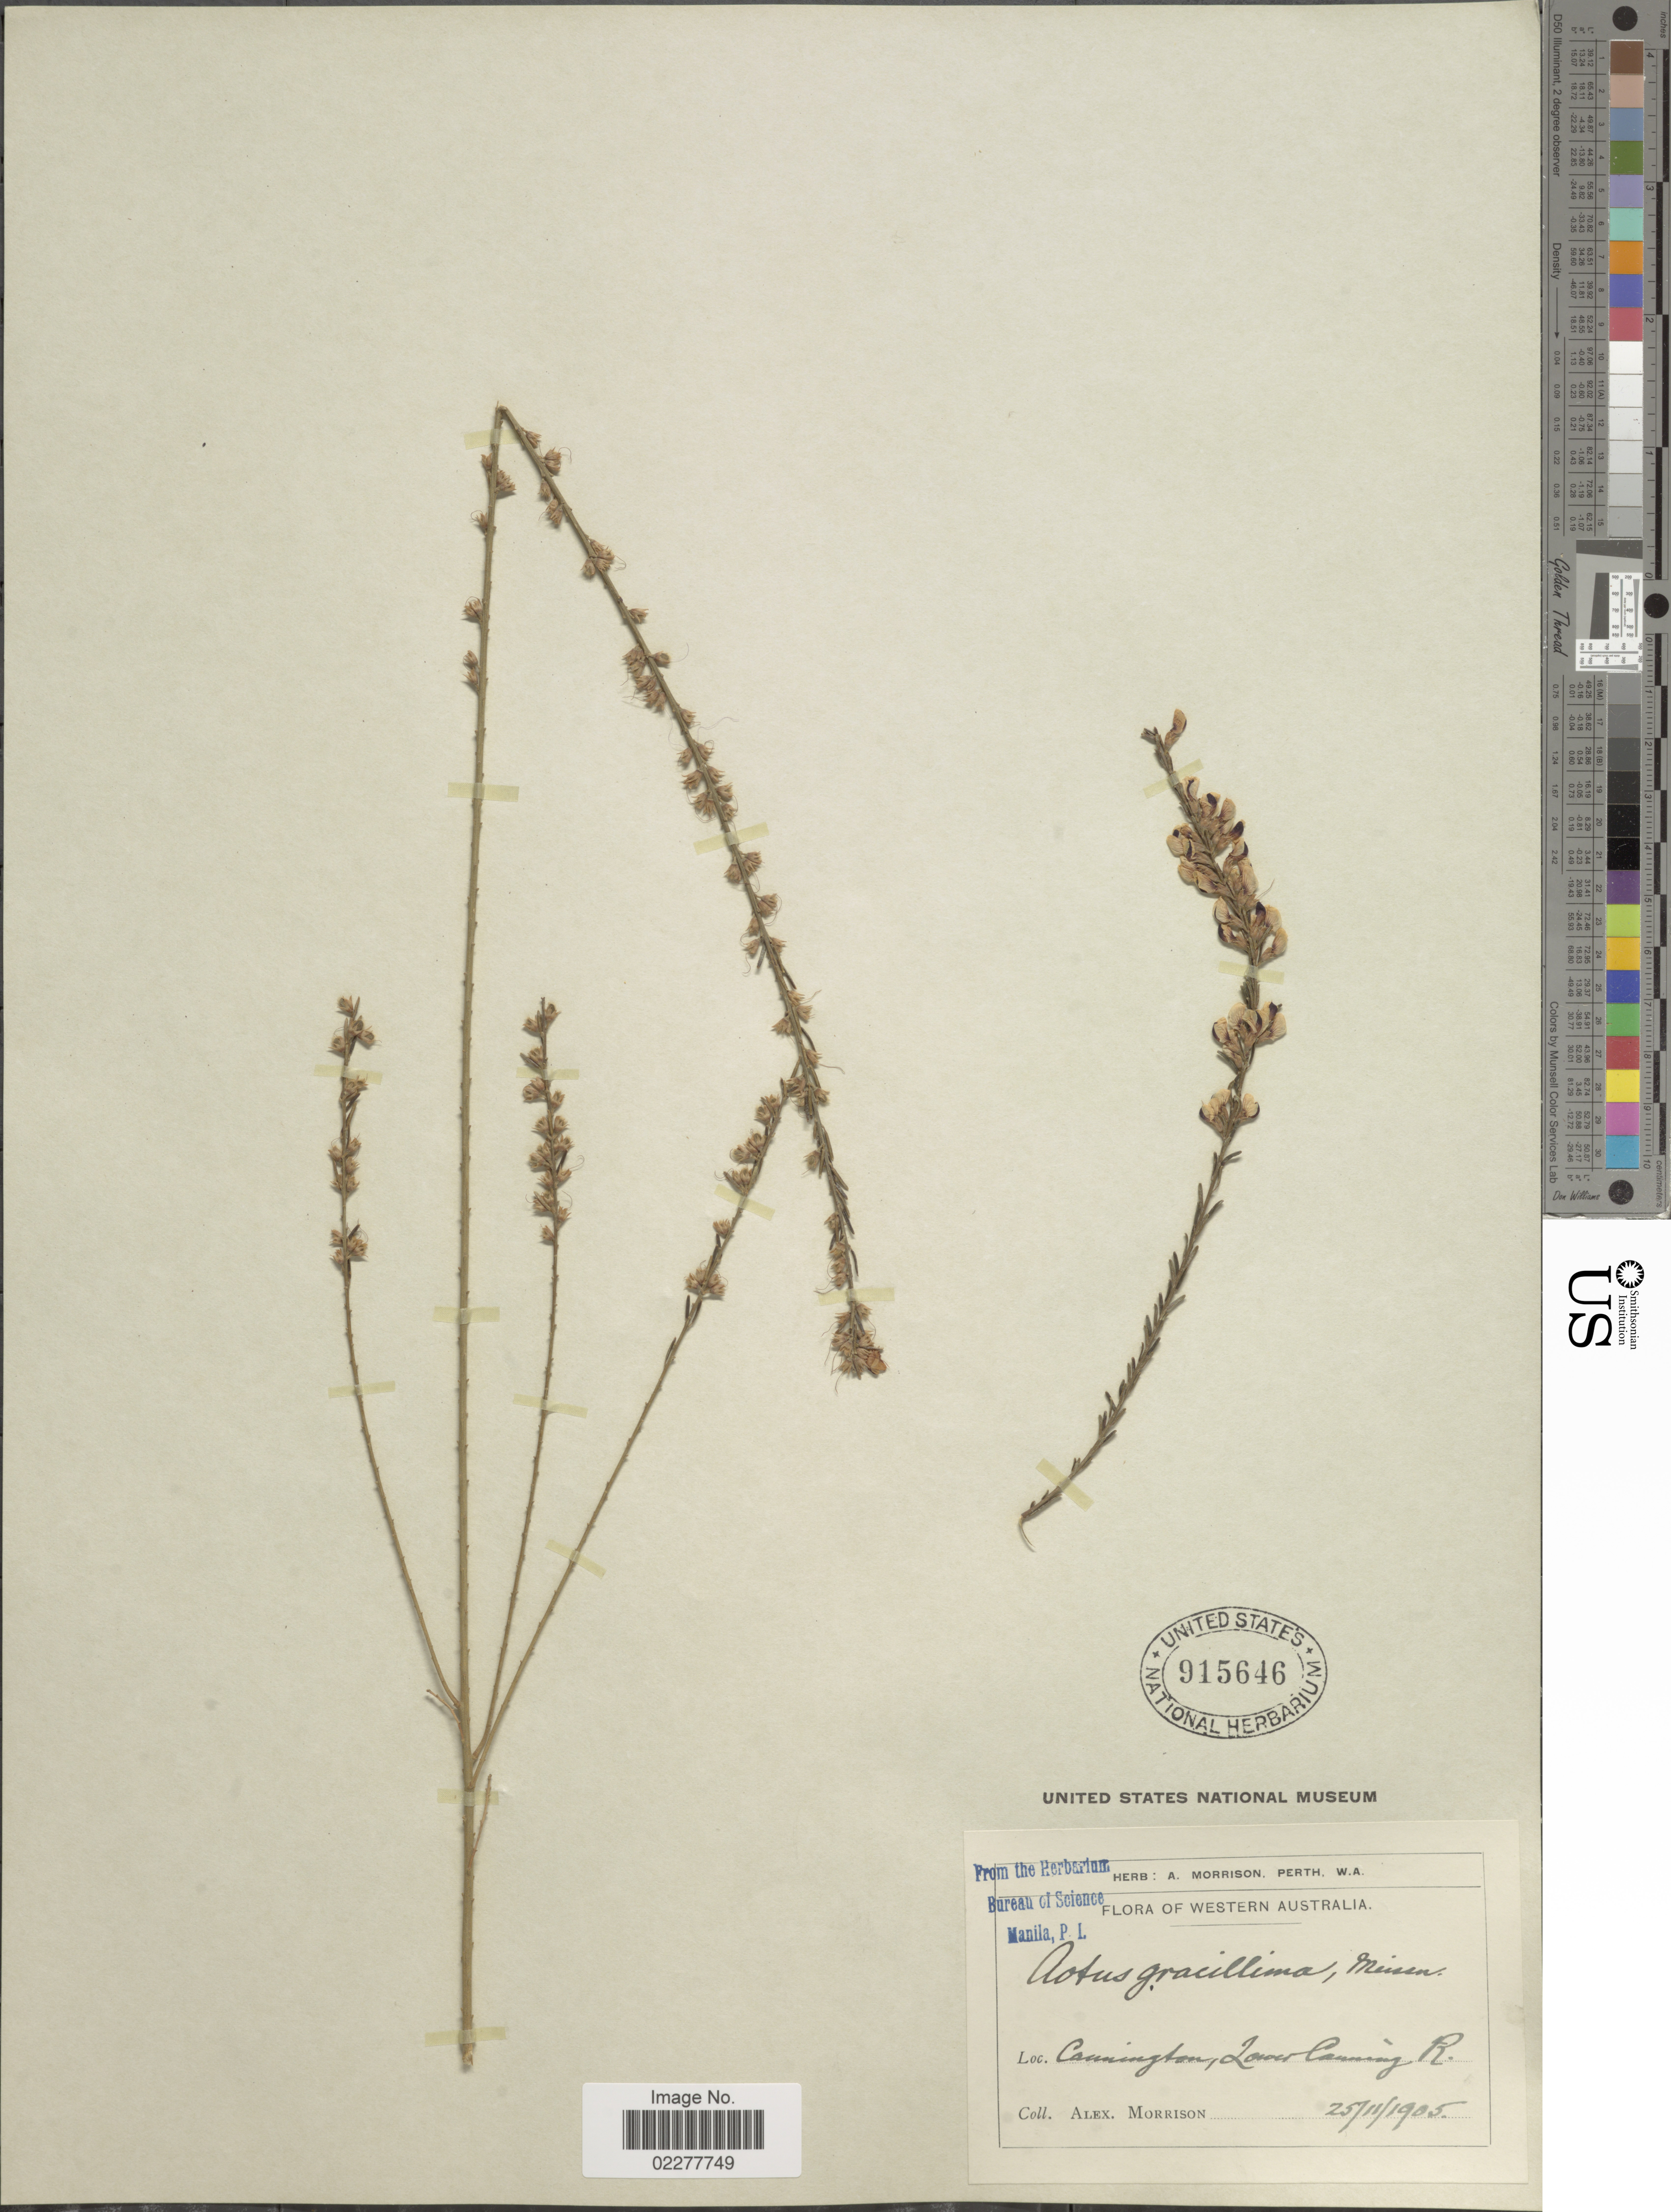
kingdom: Plantae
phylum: Tracheophyta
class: Magnoliopsida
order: Fabales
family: Fabaceae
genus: Aotus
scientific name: Aotus gracillima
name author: Meissner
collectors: A. Morrison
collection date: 1905-11-25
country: Australia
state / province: Western Australia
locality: Cannington, Lower Canning R.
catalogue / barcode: US 915646